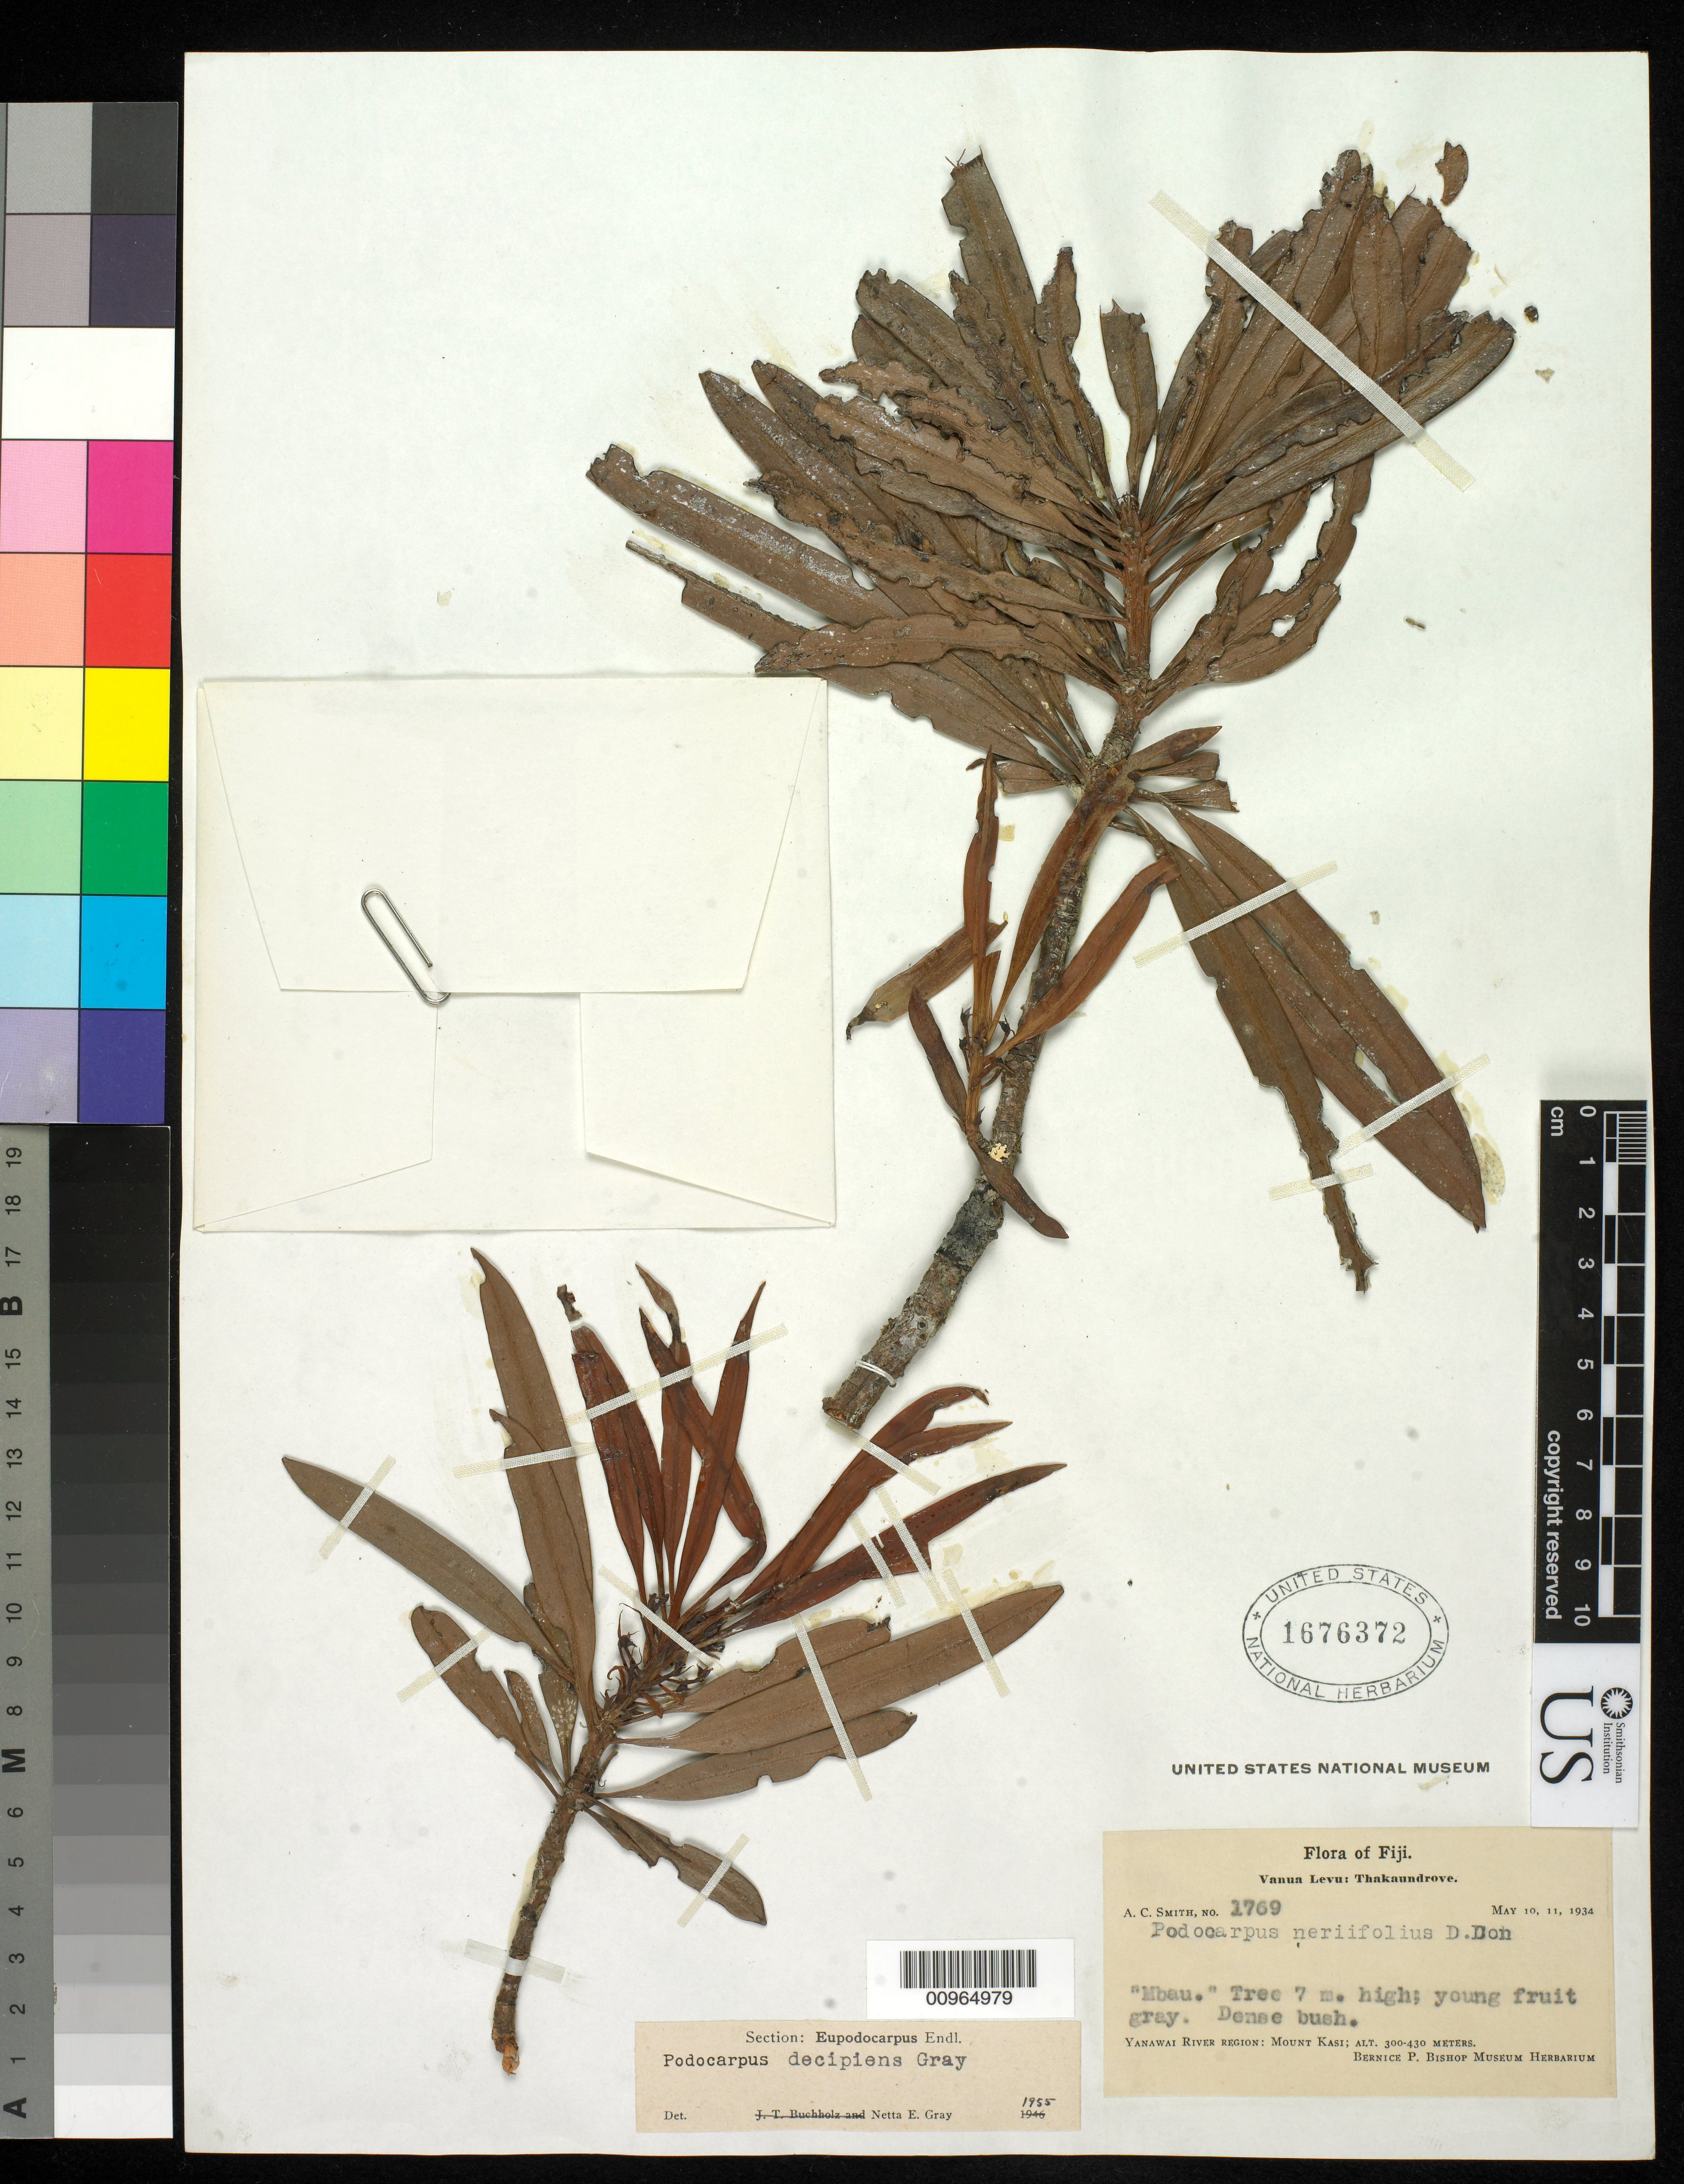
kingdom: Plantae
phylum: Tracheophyta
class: Pinopsida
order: Pinales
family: Podocarpaceae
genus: Podocarpus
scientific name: Podocarpus decipiens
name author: N.E. Gray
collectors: C. A. Smith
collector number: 1769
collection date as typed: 10 May 1934 to 11 May 1934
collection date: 1934-05-10/1934-05-11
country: Fiji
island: Vanua Levu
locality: Thakaundrove, Yanawai River region, Mt. Kasi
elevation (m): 300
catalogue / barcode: US 1676372